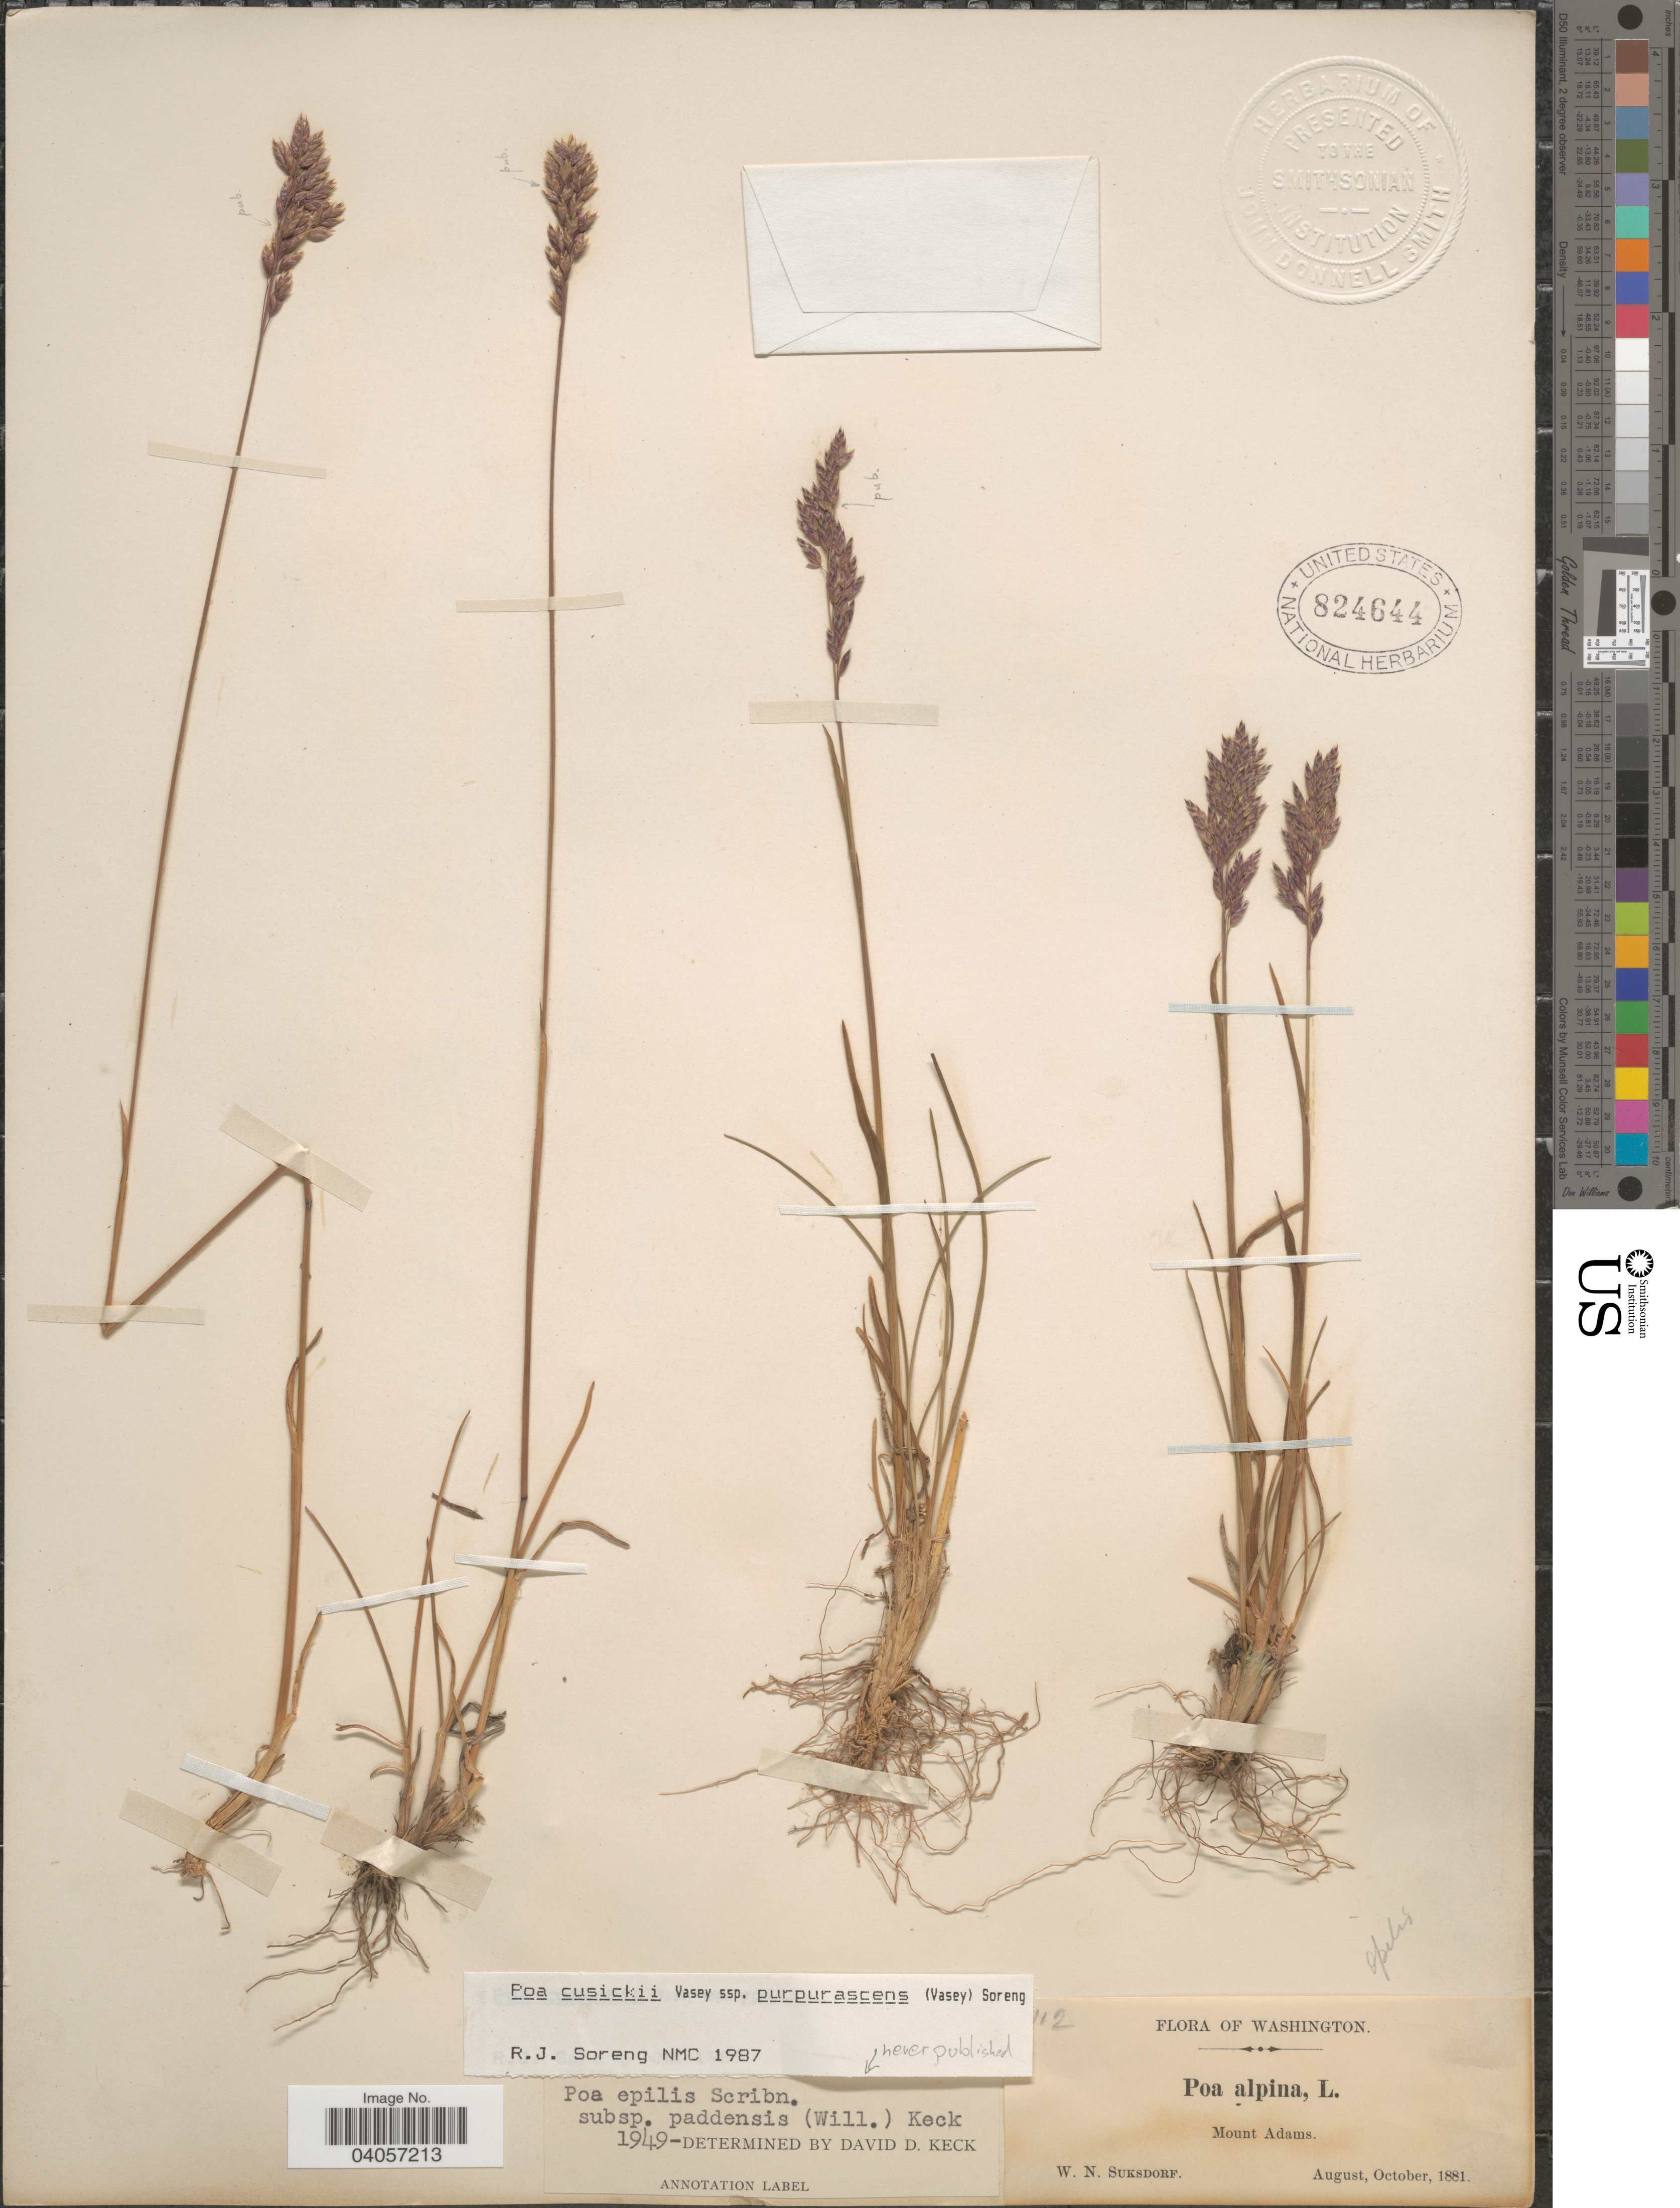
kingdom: Plantae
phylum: Tracheophyta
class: Liliopsida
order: Poales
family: Poaceae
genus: Poa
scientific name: Poa cusickii subsp. purpurascens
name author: (Vasey) Soreng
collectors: W. N. Suksdorf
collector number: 112*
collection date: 1881-08/1881-10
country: United States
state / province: Washington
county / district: Yakima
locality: Mount Adams.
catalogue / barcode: US 824644